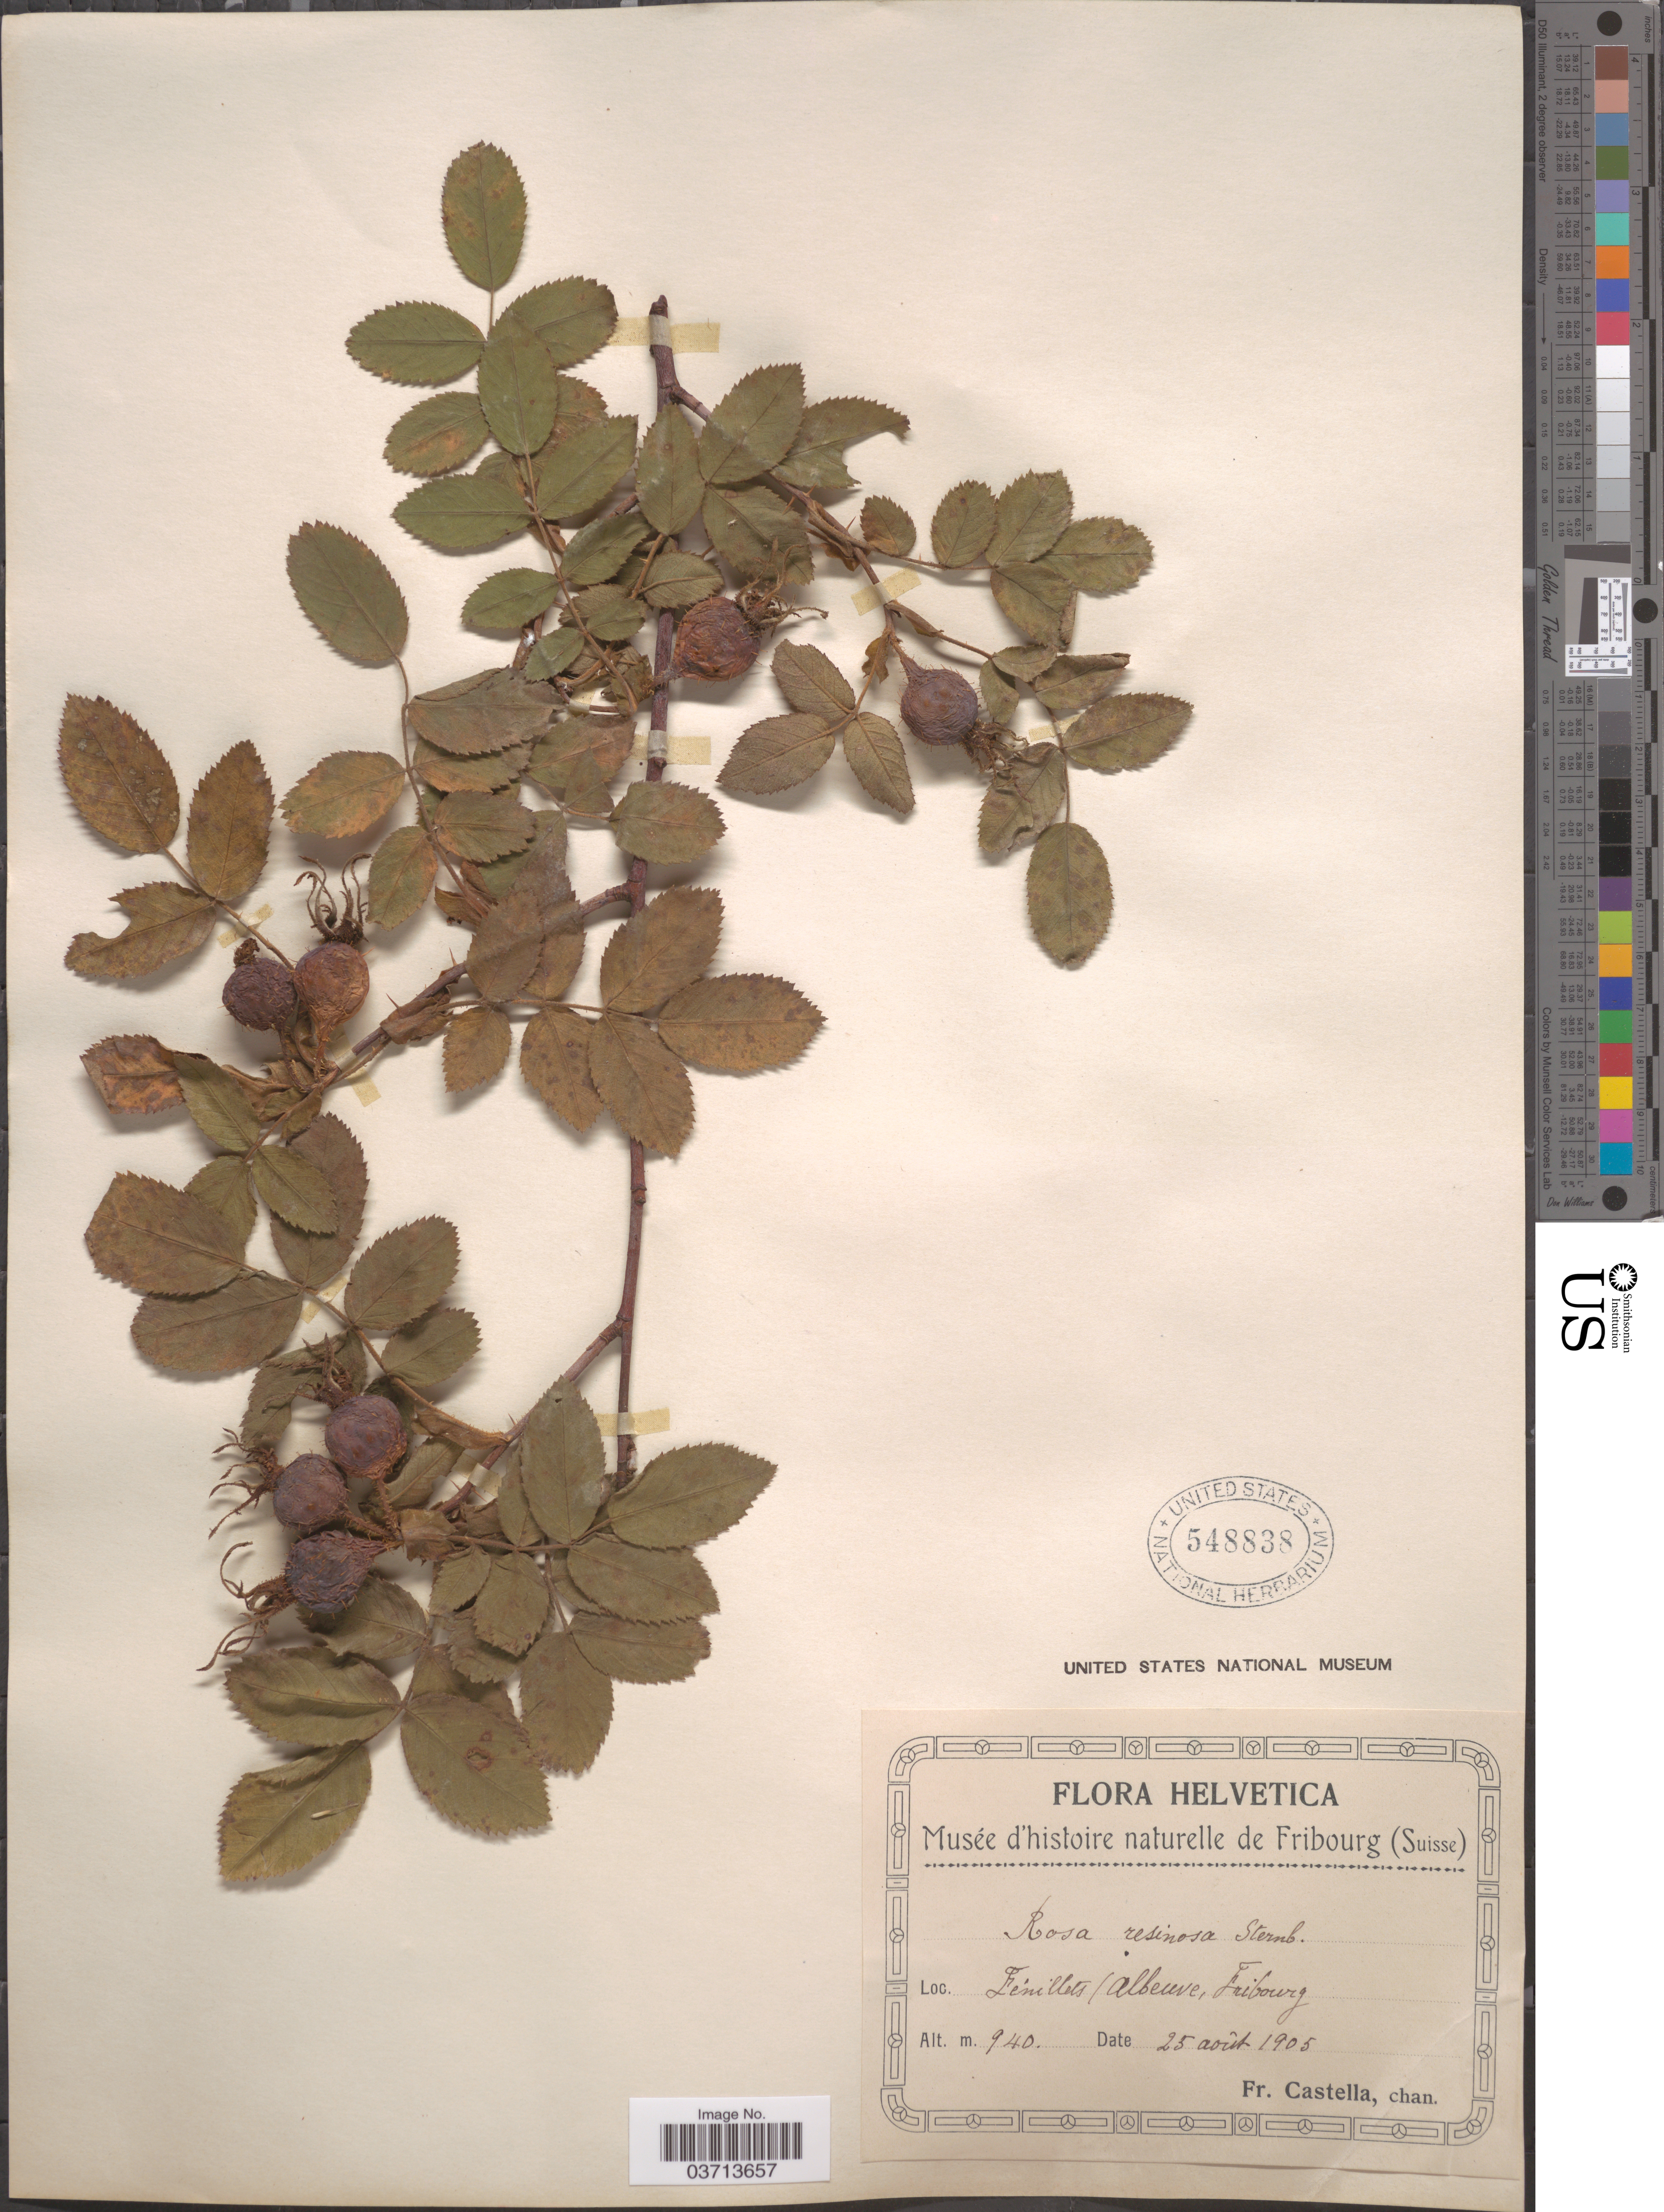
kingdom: Plantae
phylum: Tracheophyta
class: Magnoliopsida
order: Rosales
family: Rosaceae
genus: Rosa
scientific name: Rosa resinosa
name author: Sternb.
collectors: Fr. Castella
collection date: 1905-08-25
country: Switzerland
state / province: Fribourg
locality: Helvetica. Fenillets/ Albeuve, Fribourg.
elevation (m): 940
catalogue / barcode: US 548838